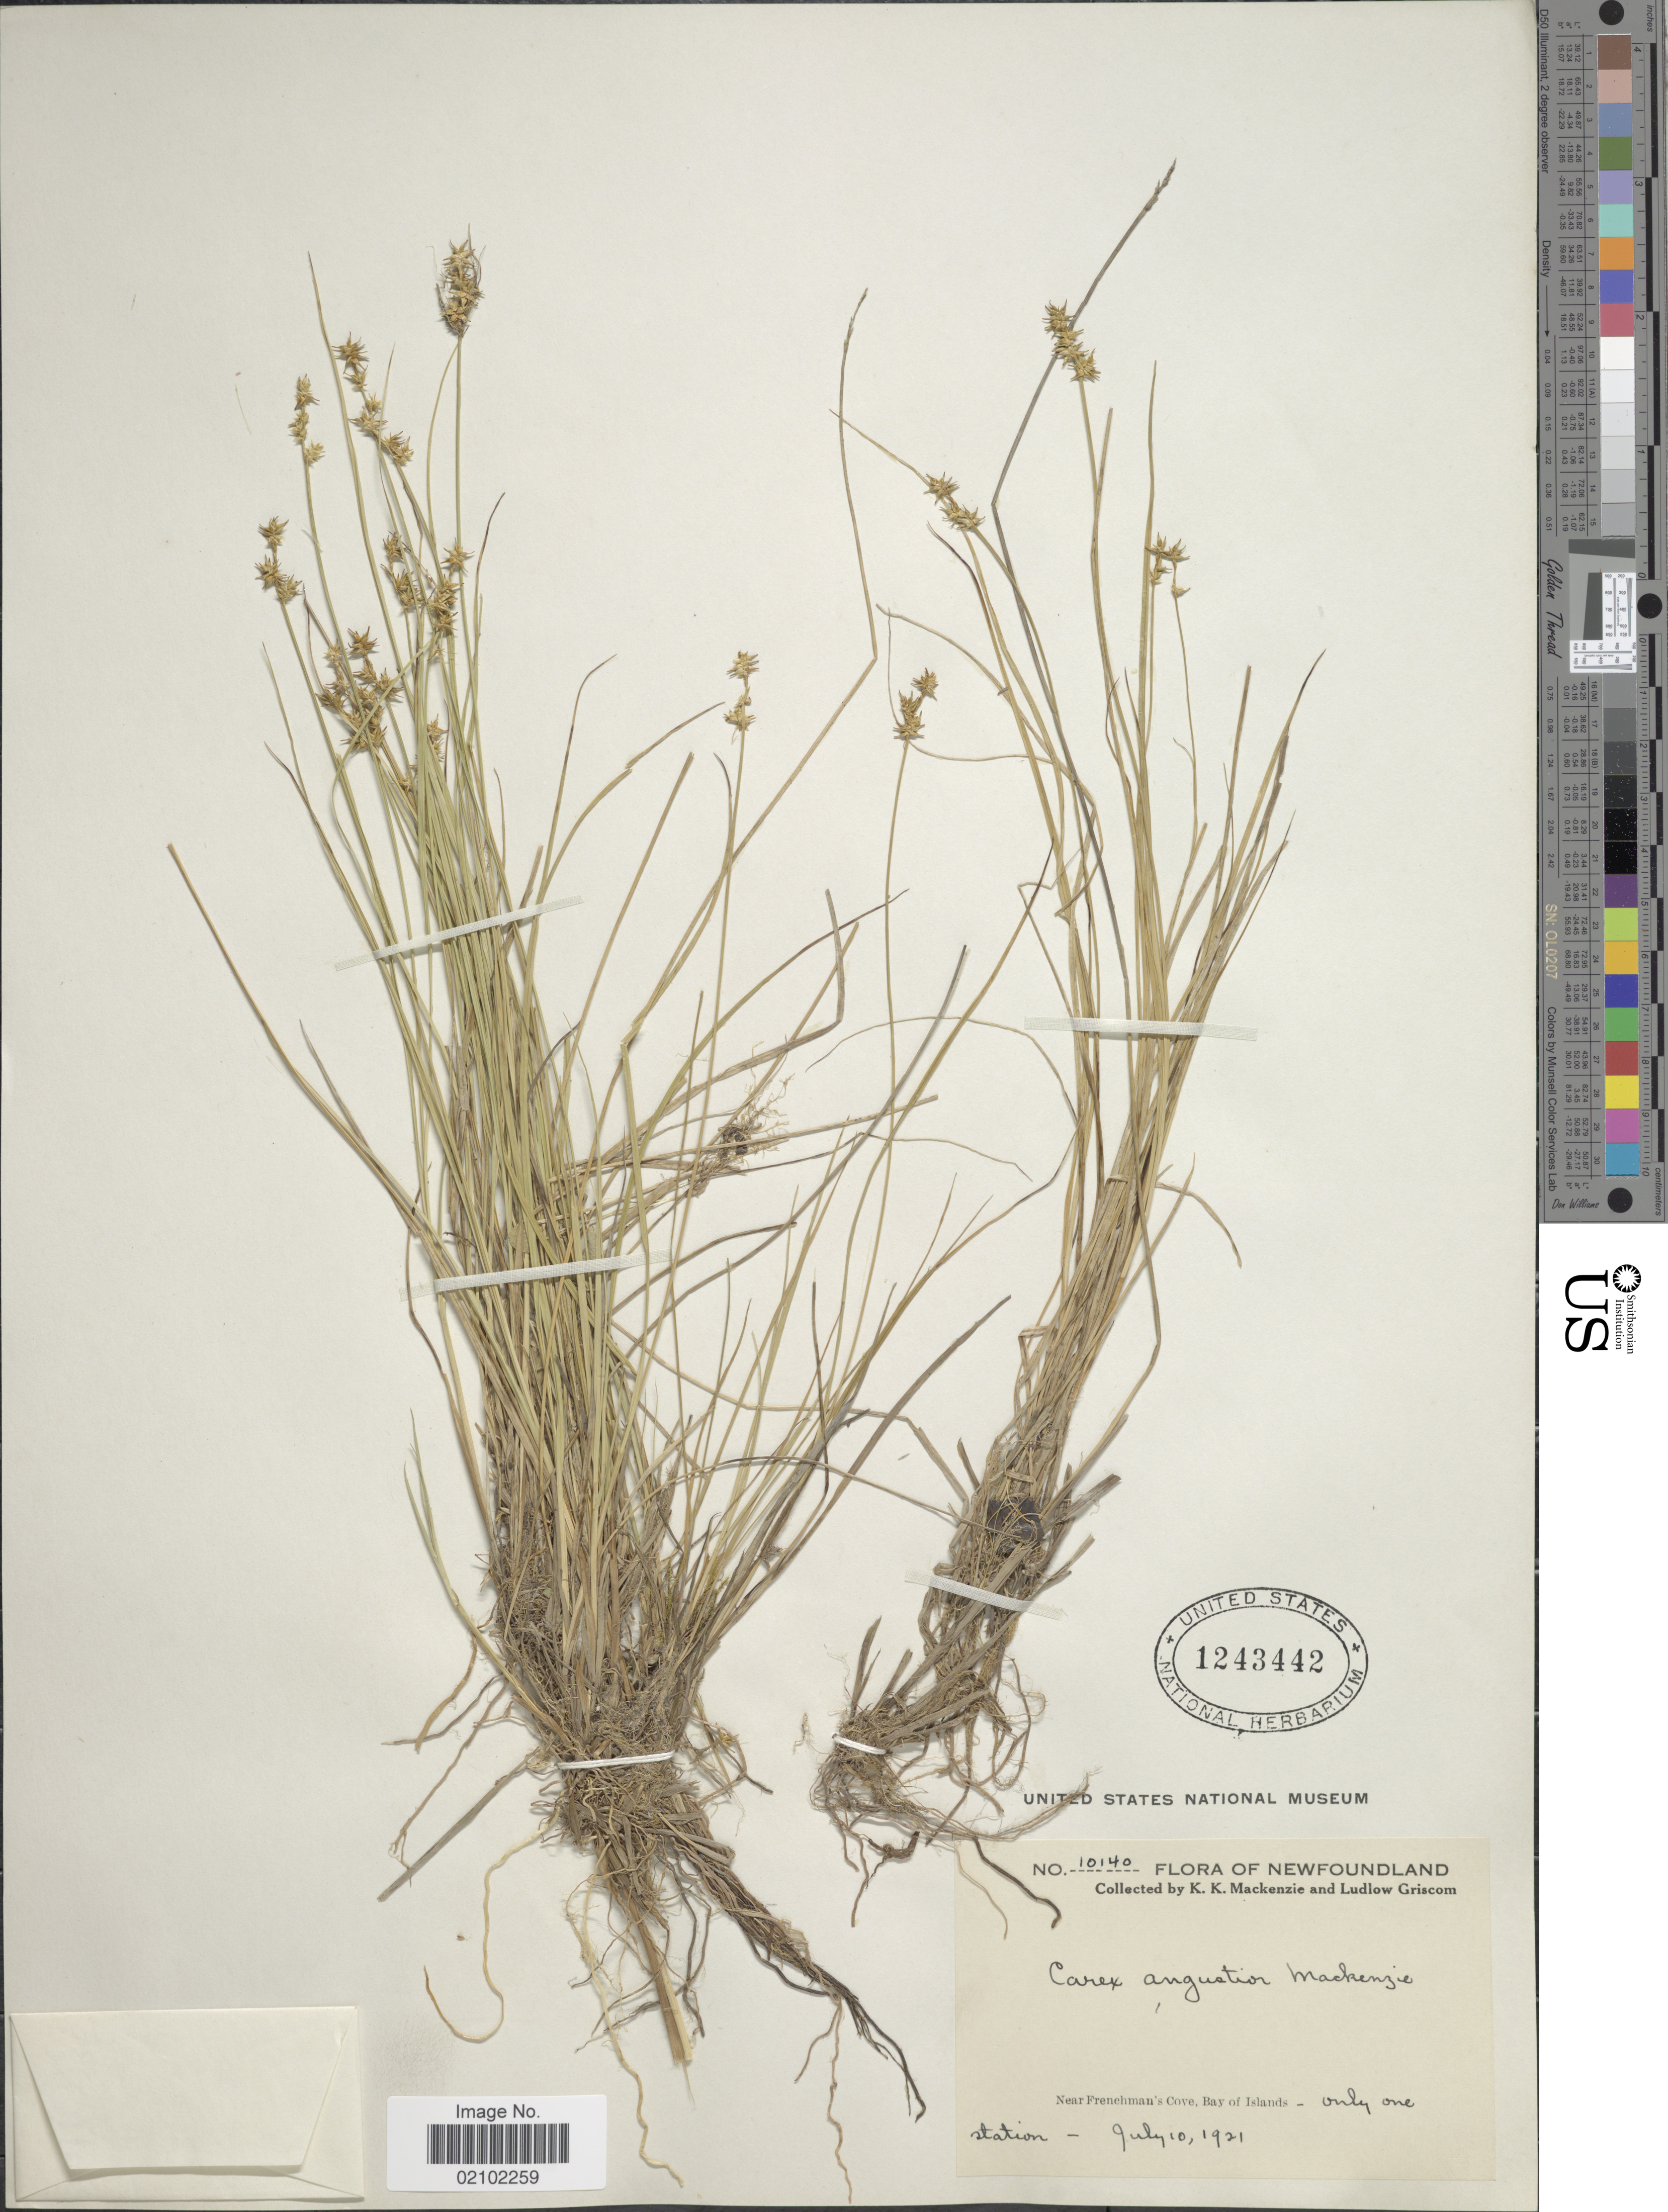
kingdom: Plantae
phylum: Tracheophyta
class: Liliopsida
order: Poales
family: Cyperaceae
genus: Carex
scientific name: Carex echinata subsp. echinata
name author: Murray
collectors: K. K. Mackenzie & L. Griscom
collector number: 10140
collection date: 1921-07-10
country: Canada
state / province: Newfoundland and Labrador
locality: Near Frenchman's Cove, Bay of Islands, only one station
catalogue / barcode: US 1243442